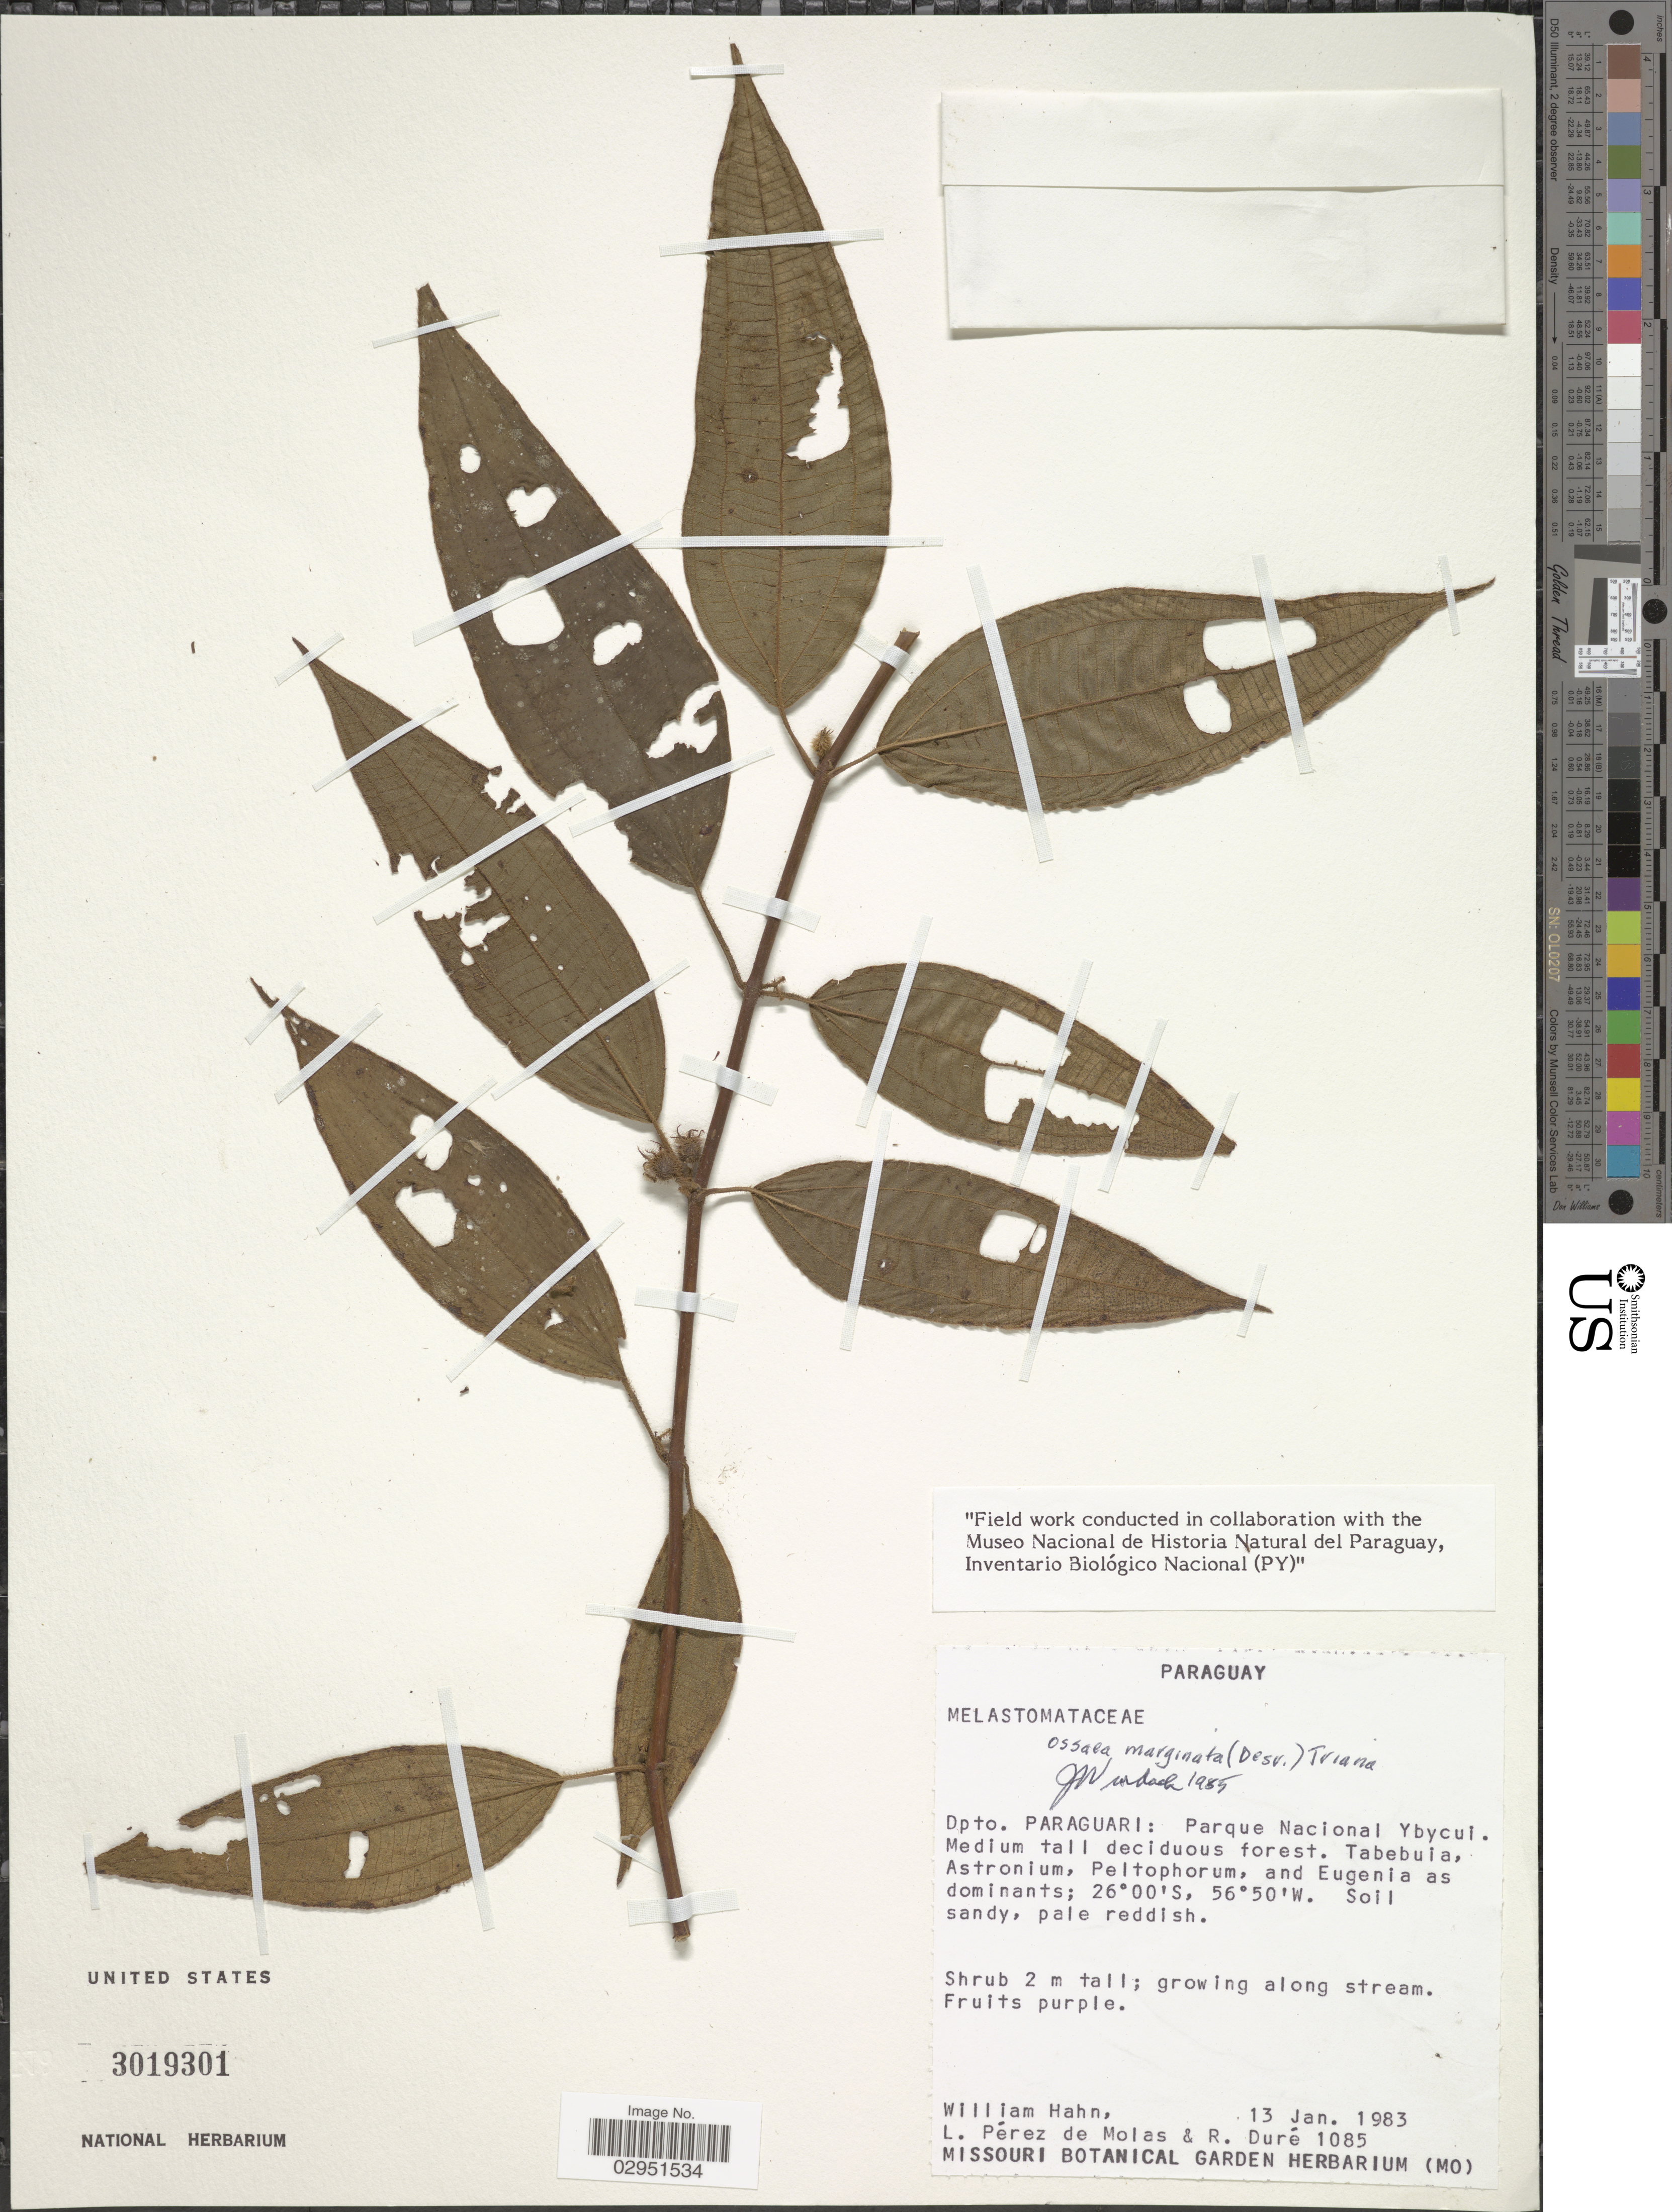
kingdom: Plantae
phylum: Tracheophyta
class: Magnoliopsida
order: Myrtales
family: Melastomataceae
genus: Ossaea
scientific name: Ossaea marginata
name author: Triana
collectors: W. Hahn, L. Perez de Molas & R. Duré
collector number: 1085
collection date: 1983-01-13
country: Paraguay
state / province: Paraguari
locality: Dpto. Paraguari: Parque Nacional Ybycui.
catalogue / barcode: US 3019301